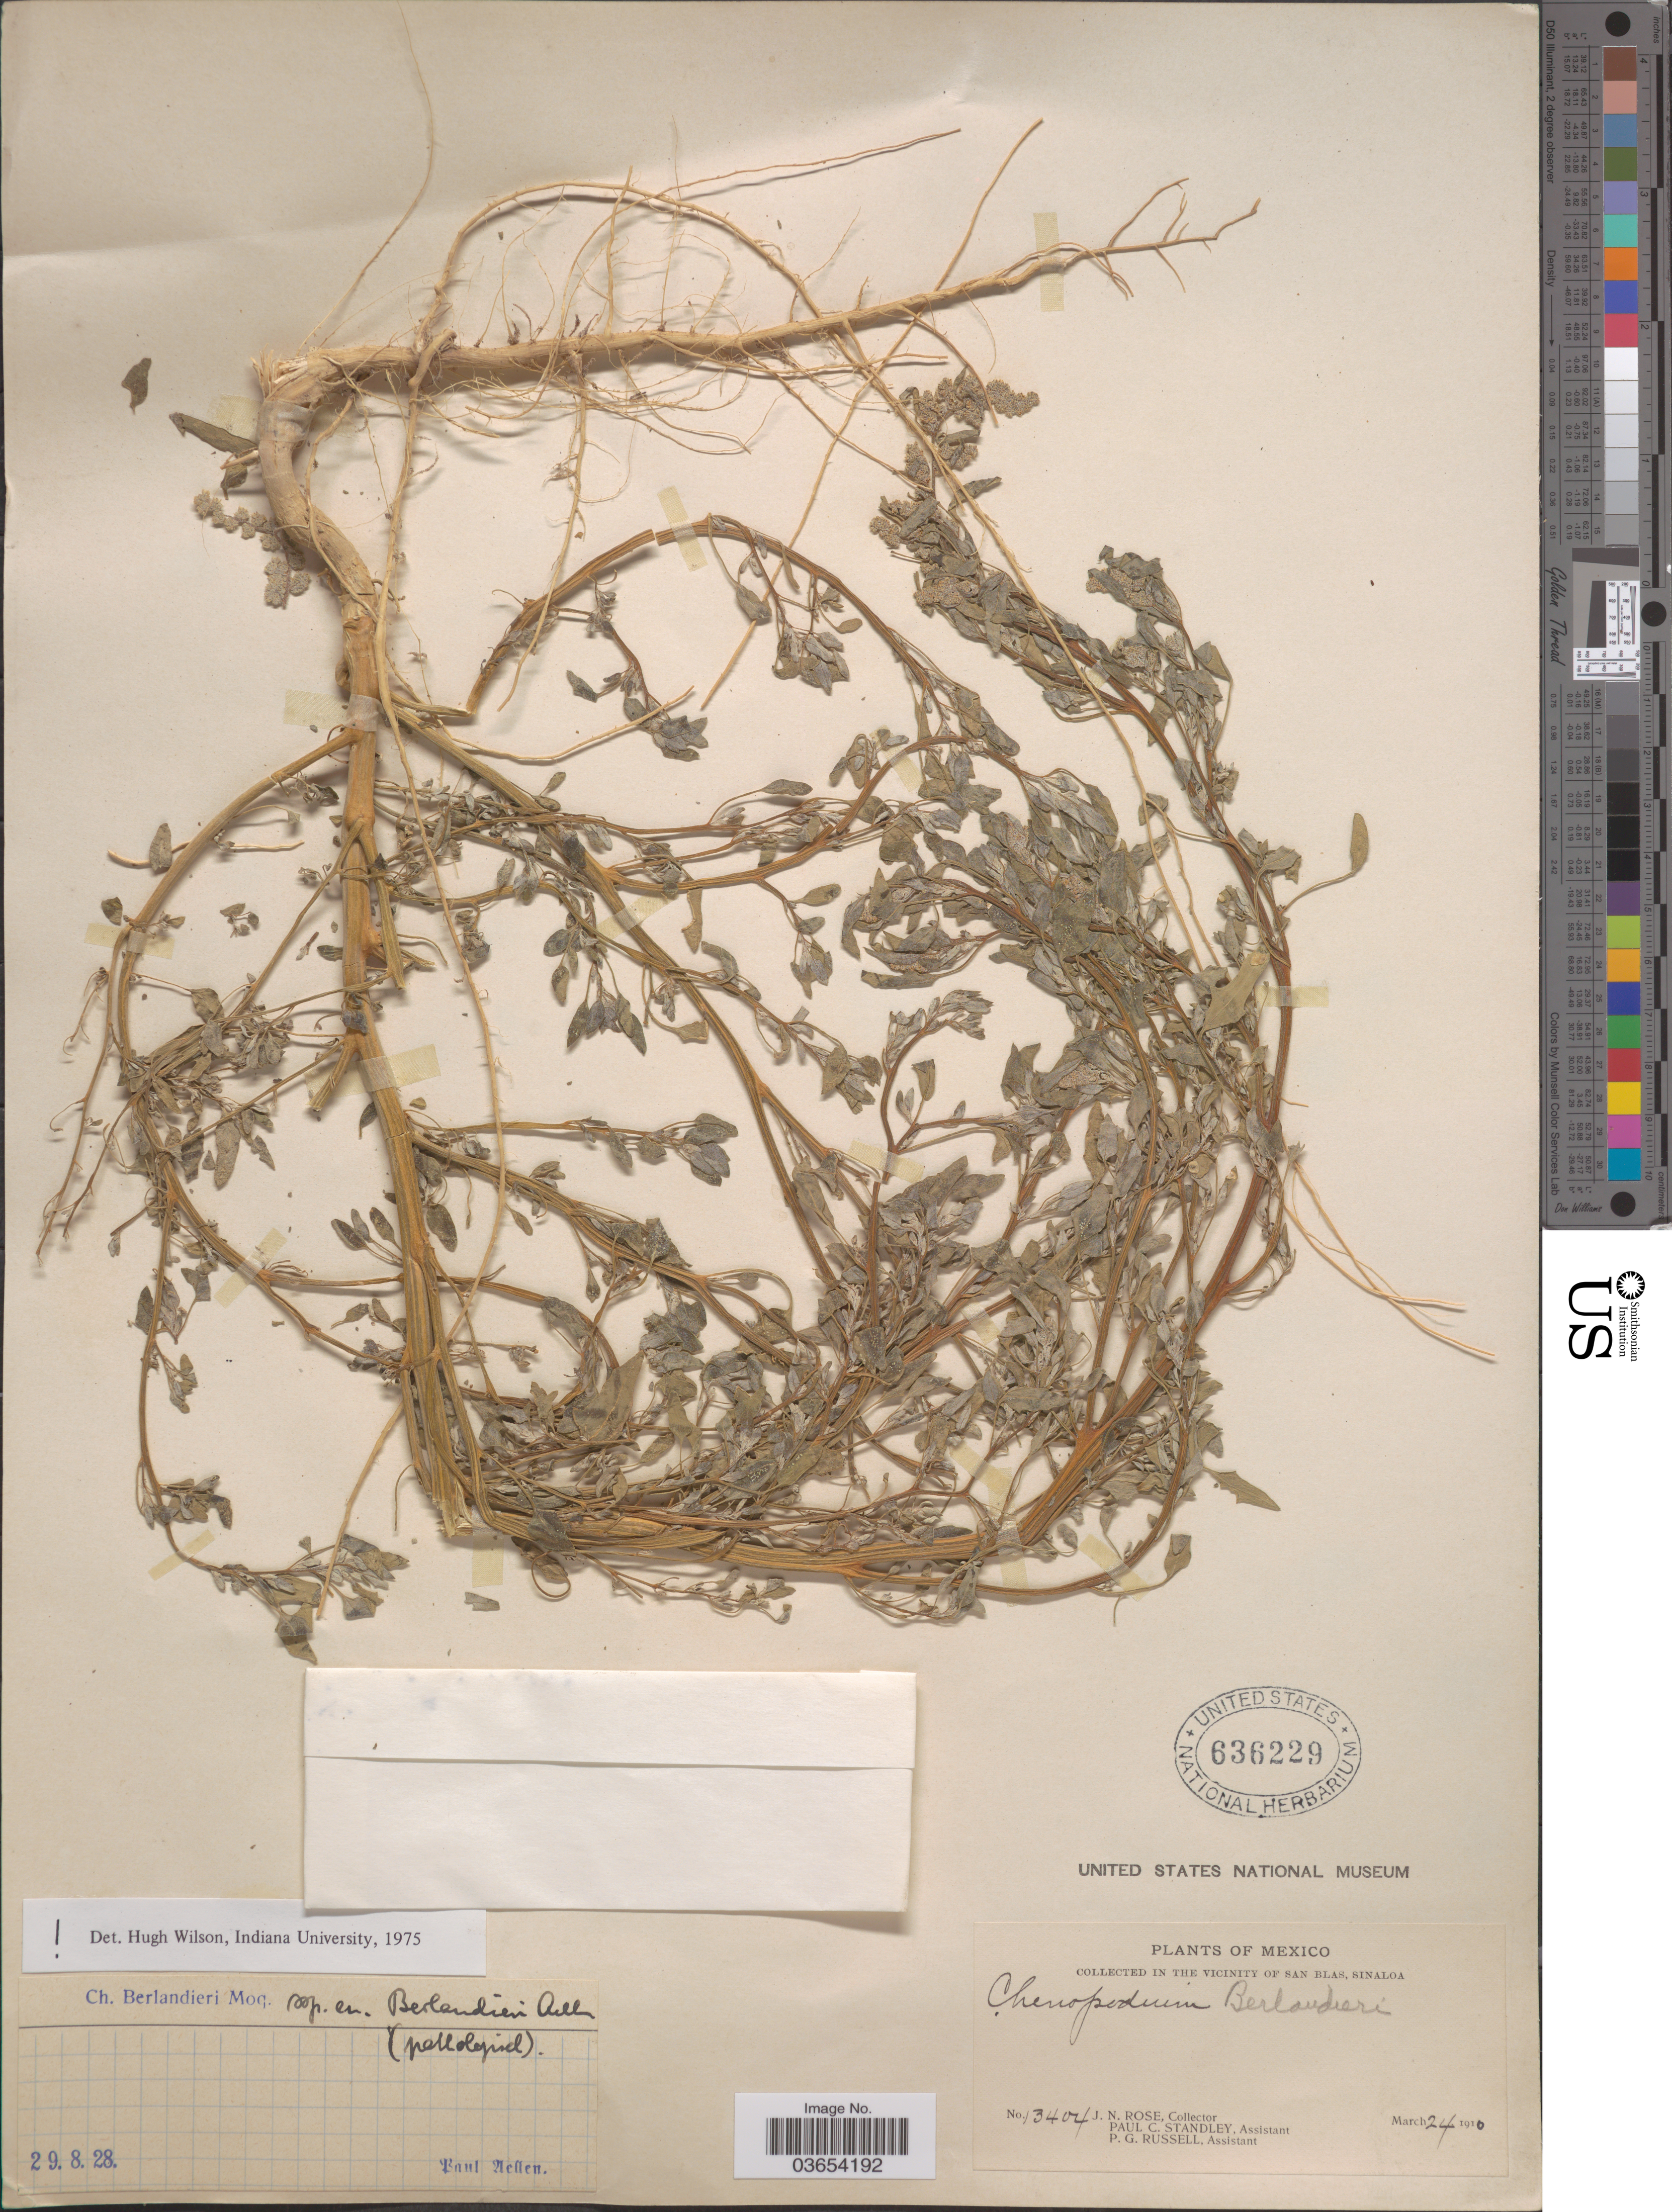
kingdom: Plantae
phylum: Tracheophyta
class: Magnoliopsida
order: Caryophyllales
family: Amaranthaceae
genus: Chenopodium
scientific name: Chenopodium berlandieri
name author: Moq.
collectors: J. N. Rose, P. C. Standley & P. G. Russell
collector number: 13404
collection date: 1910-03-24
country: Mexico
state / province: Sinaloa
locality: In the vicinity of San Blas.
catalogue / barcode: US 636229